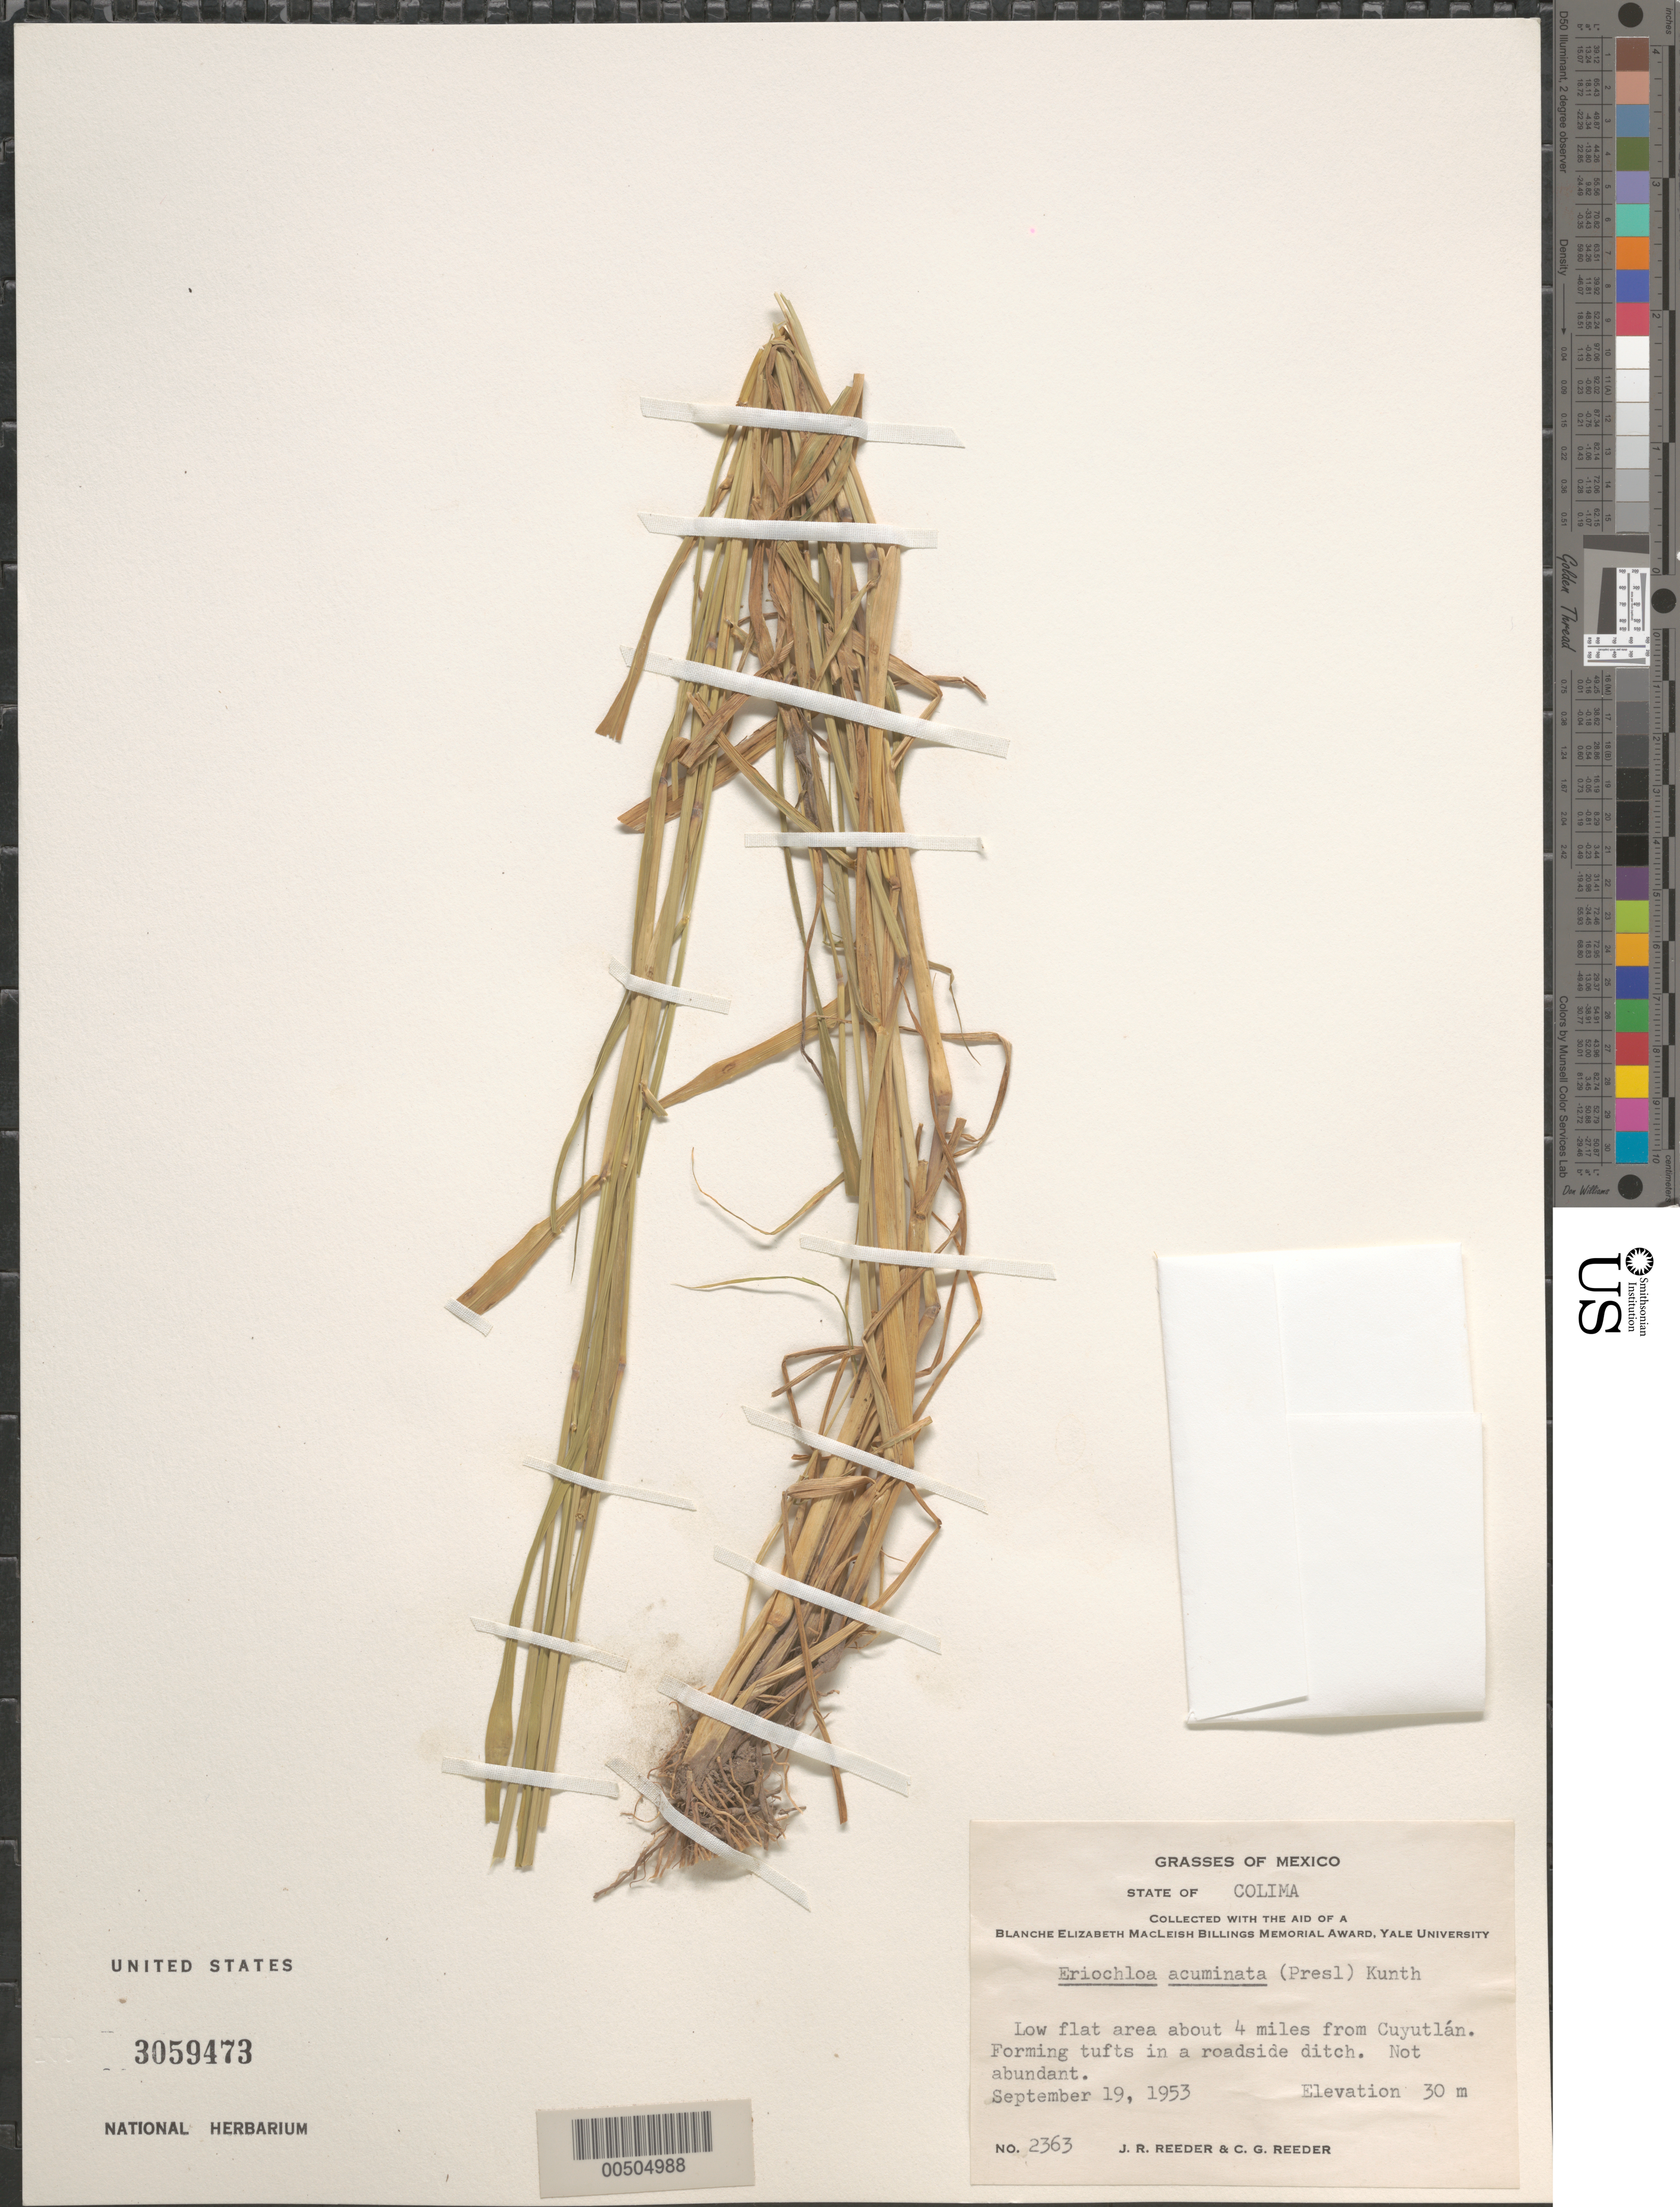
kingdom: Plantae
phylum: Tracheophyta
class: Liliopsida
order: Poales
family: Poaceae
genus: Eriochloa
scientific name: Eriochloa acuminata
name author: (J. Presl) Kunth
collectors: J. R. Reeder & C. G. Reeder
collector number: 2363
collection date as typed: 19 Sep 1953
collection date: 1953-09-19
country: Mexico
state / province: Colima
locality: About 4 mi from Cuyutlán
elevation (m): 30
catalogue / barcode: US 3059473